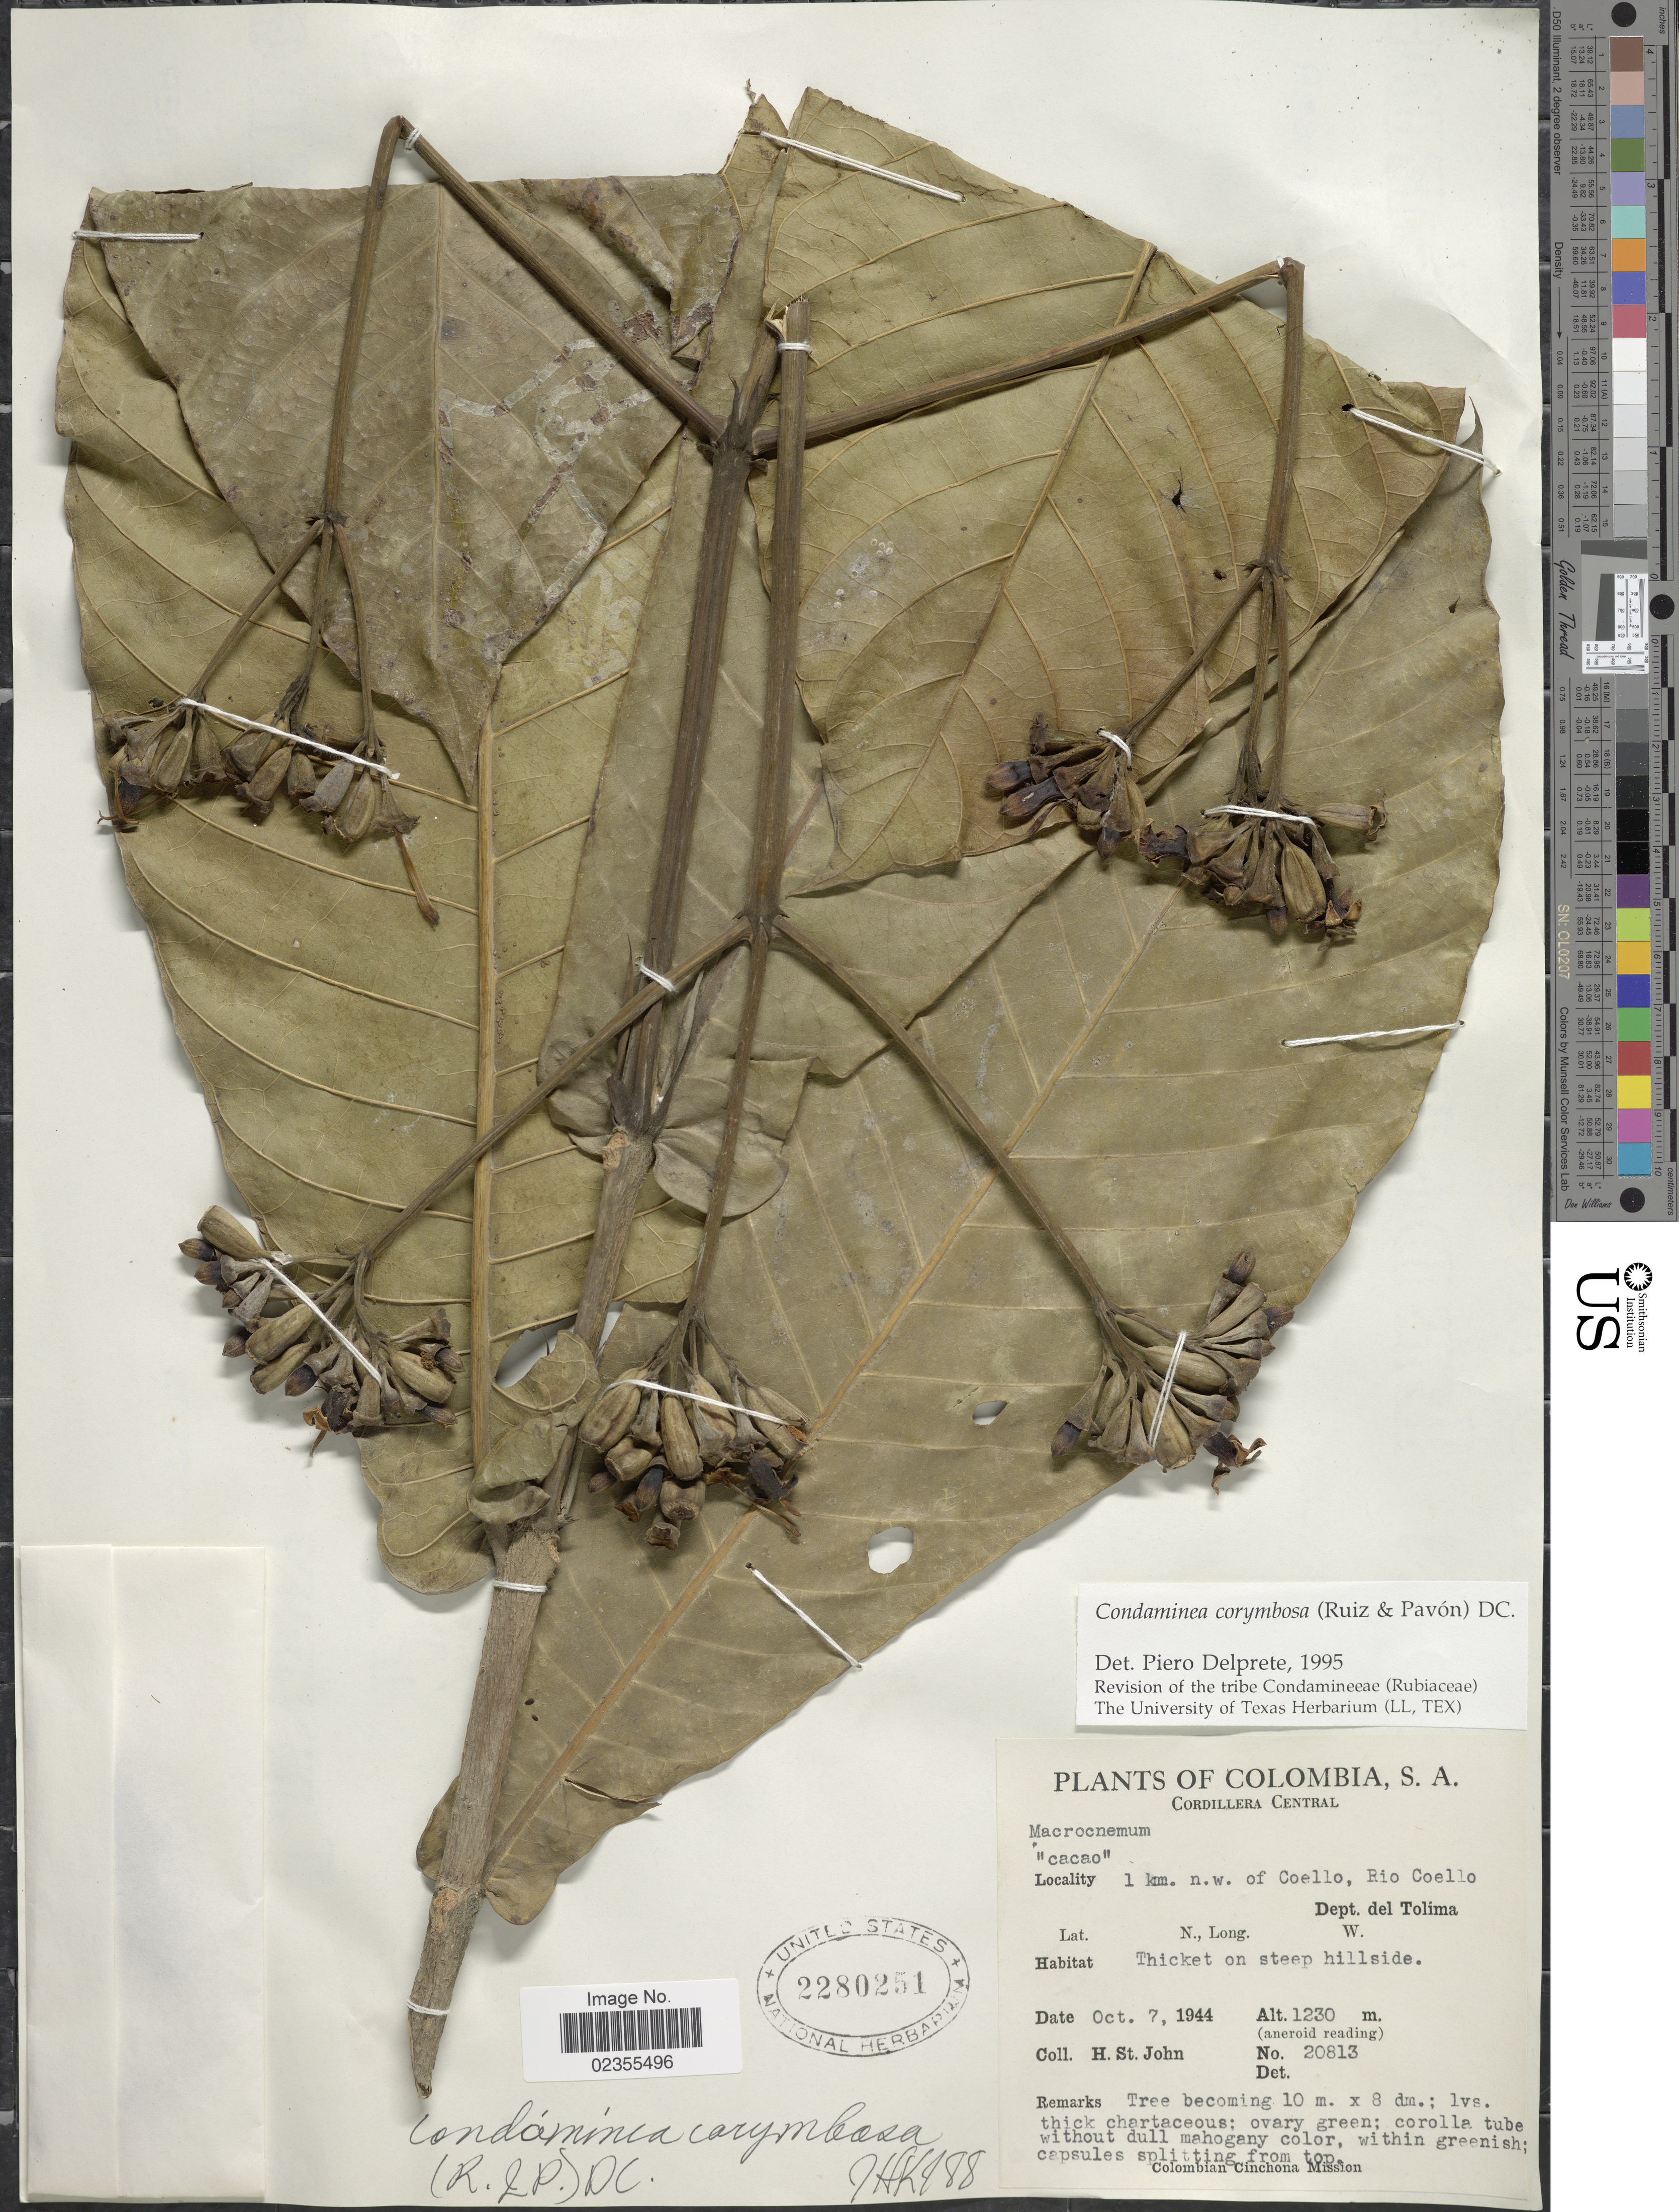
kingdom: Plantae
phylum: Tracheophyta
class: Magnoliopsida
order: Gentianales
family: Rubiaceae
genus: Condaminea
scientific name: Condaminea corymbosa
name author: (Ruiz & Pav.) DC.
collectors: H. St. John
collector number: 20813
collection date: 1944-10-07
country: Colombia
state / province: Tolima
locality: Cordillera Central. 1 km. n.w. of Coello, Rio Coello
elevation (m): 1230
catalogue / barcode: US 2280251